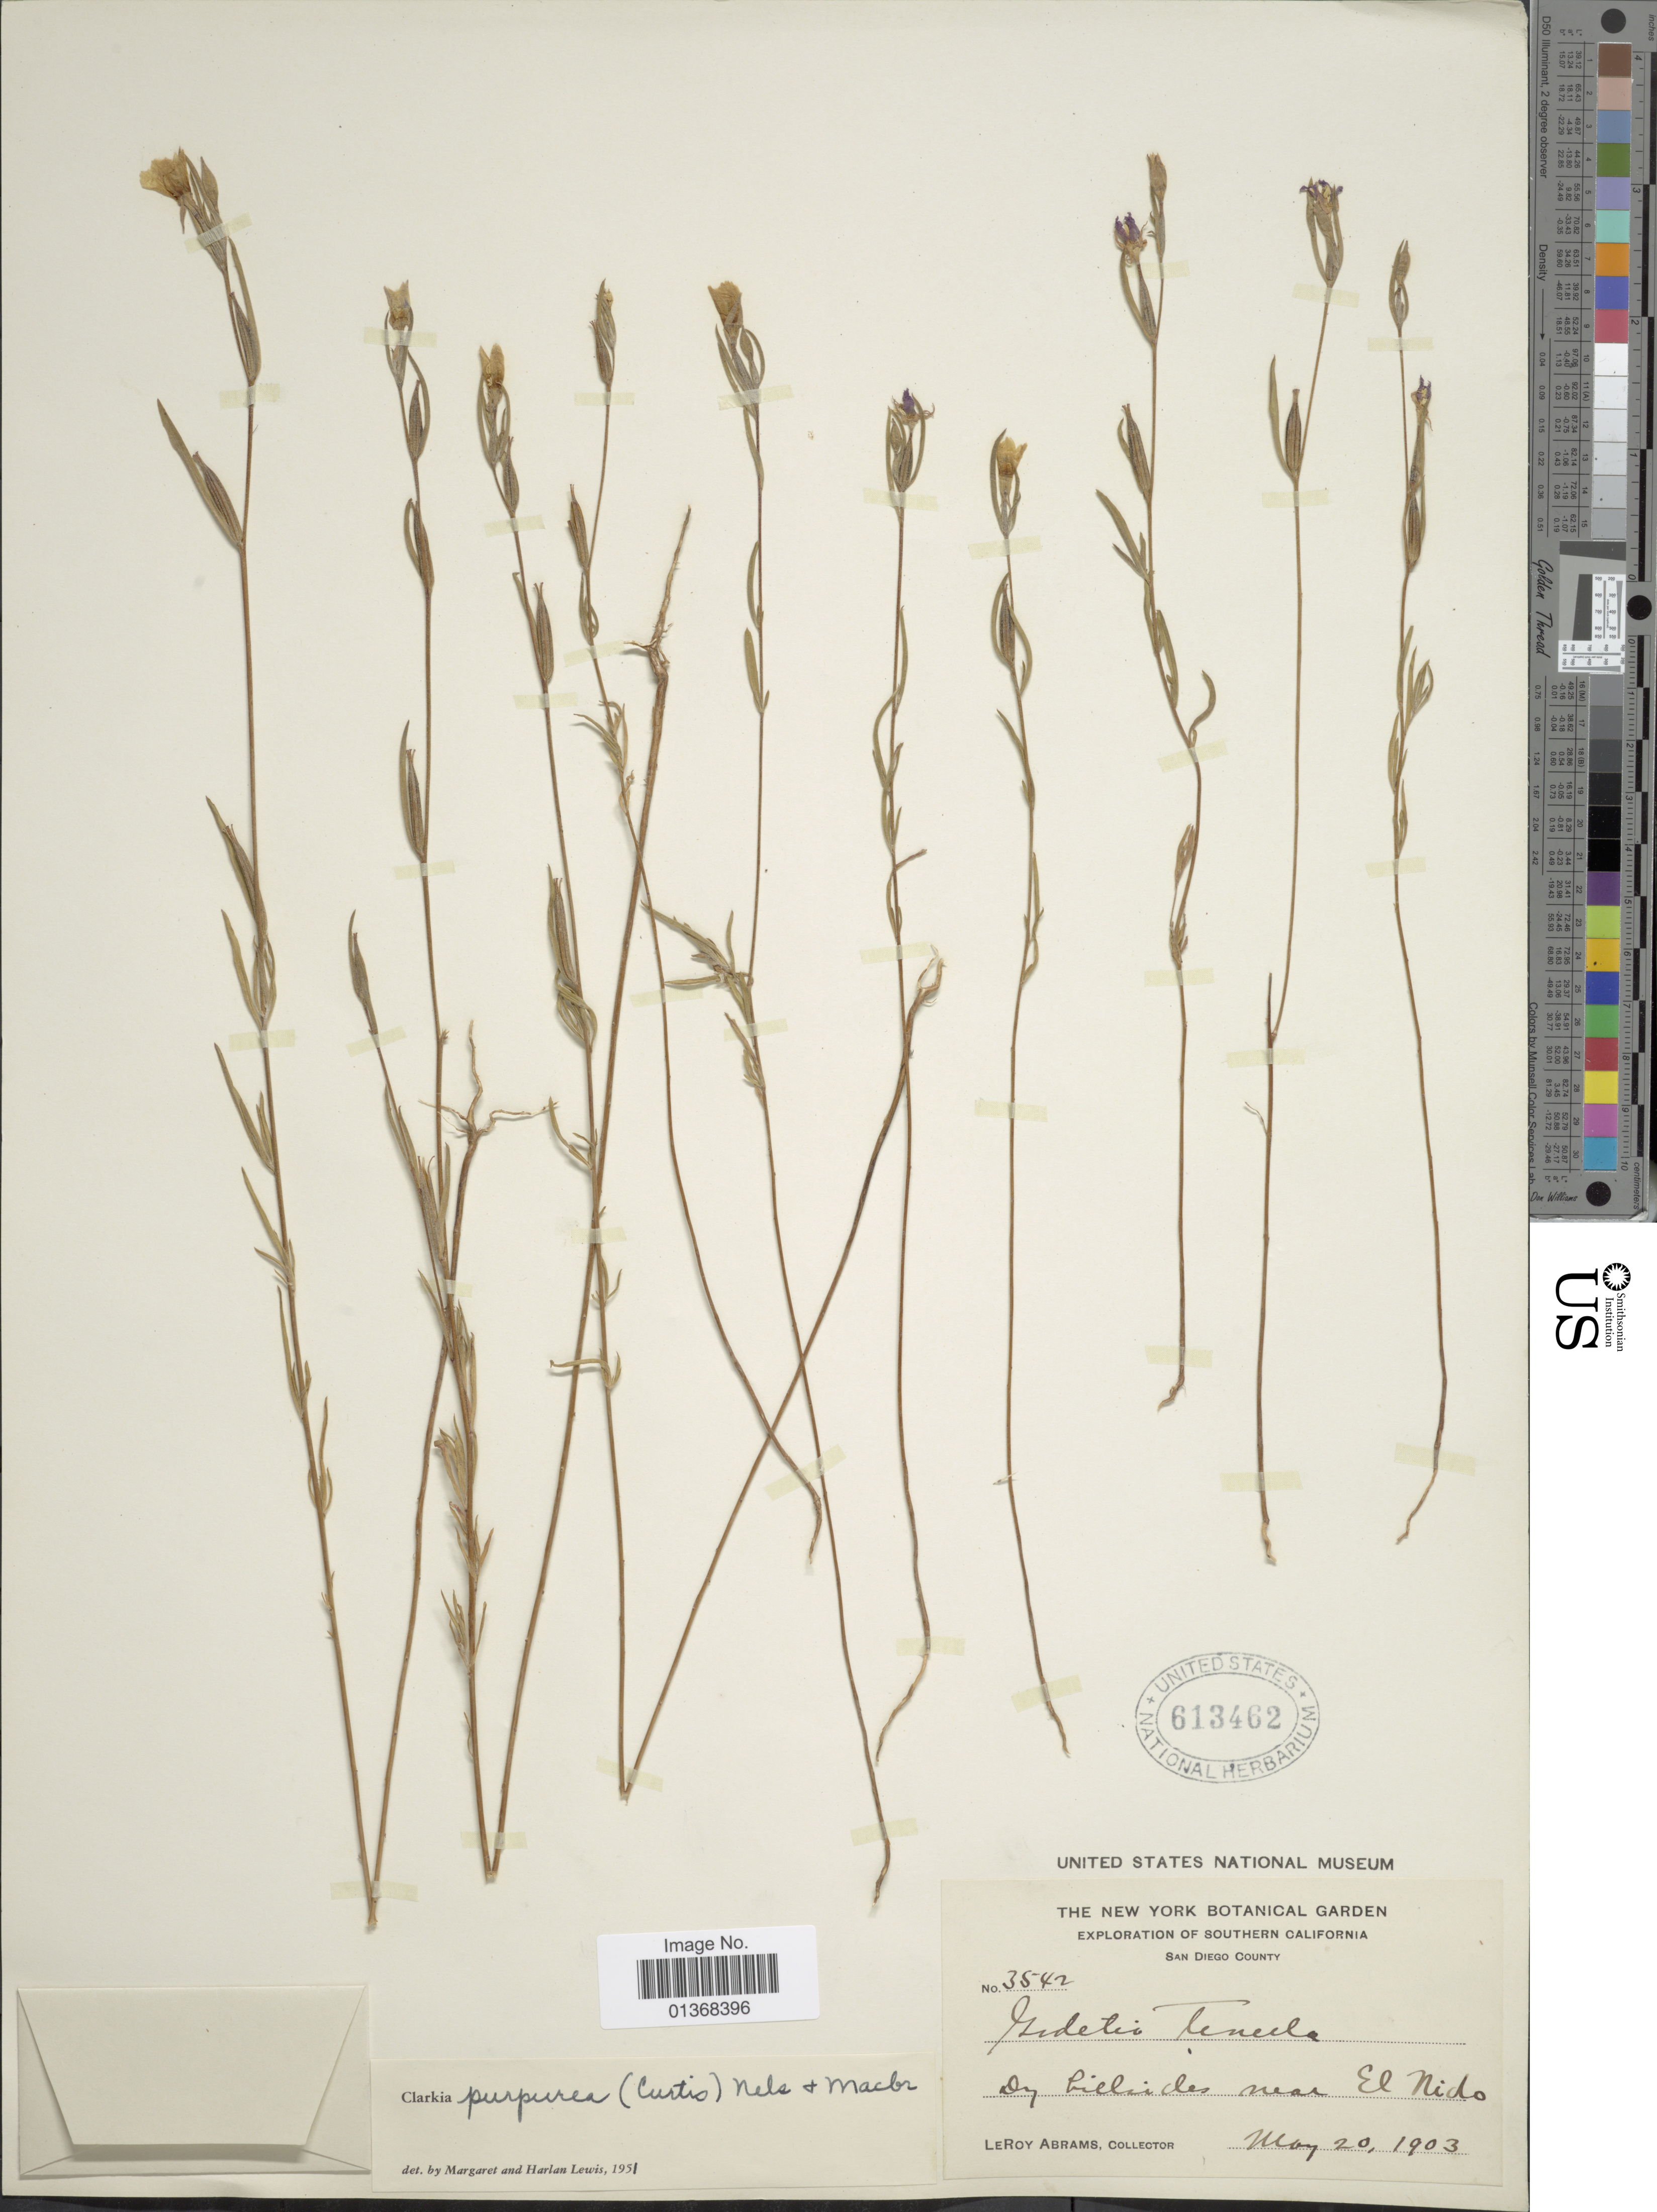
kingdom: Plantae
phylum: Tracheophyta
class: Magnoliopsida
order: Myrtales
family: Onagraceae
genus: Clarkia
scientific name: Clarkia purpurea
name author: (Curtis) A. Nelson & J.F. Macbr.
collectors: L. Abrams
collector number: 3542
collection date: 1903-05-20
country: United States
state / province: California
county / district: San Diego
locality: Southern California, San Diego, Dry hillsides near El Nido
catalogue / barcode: US 613462